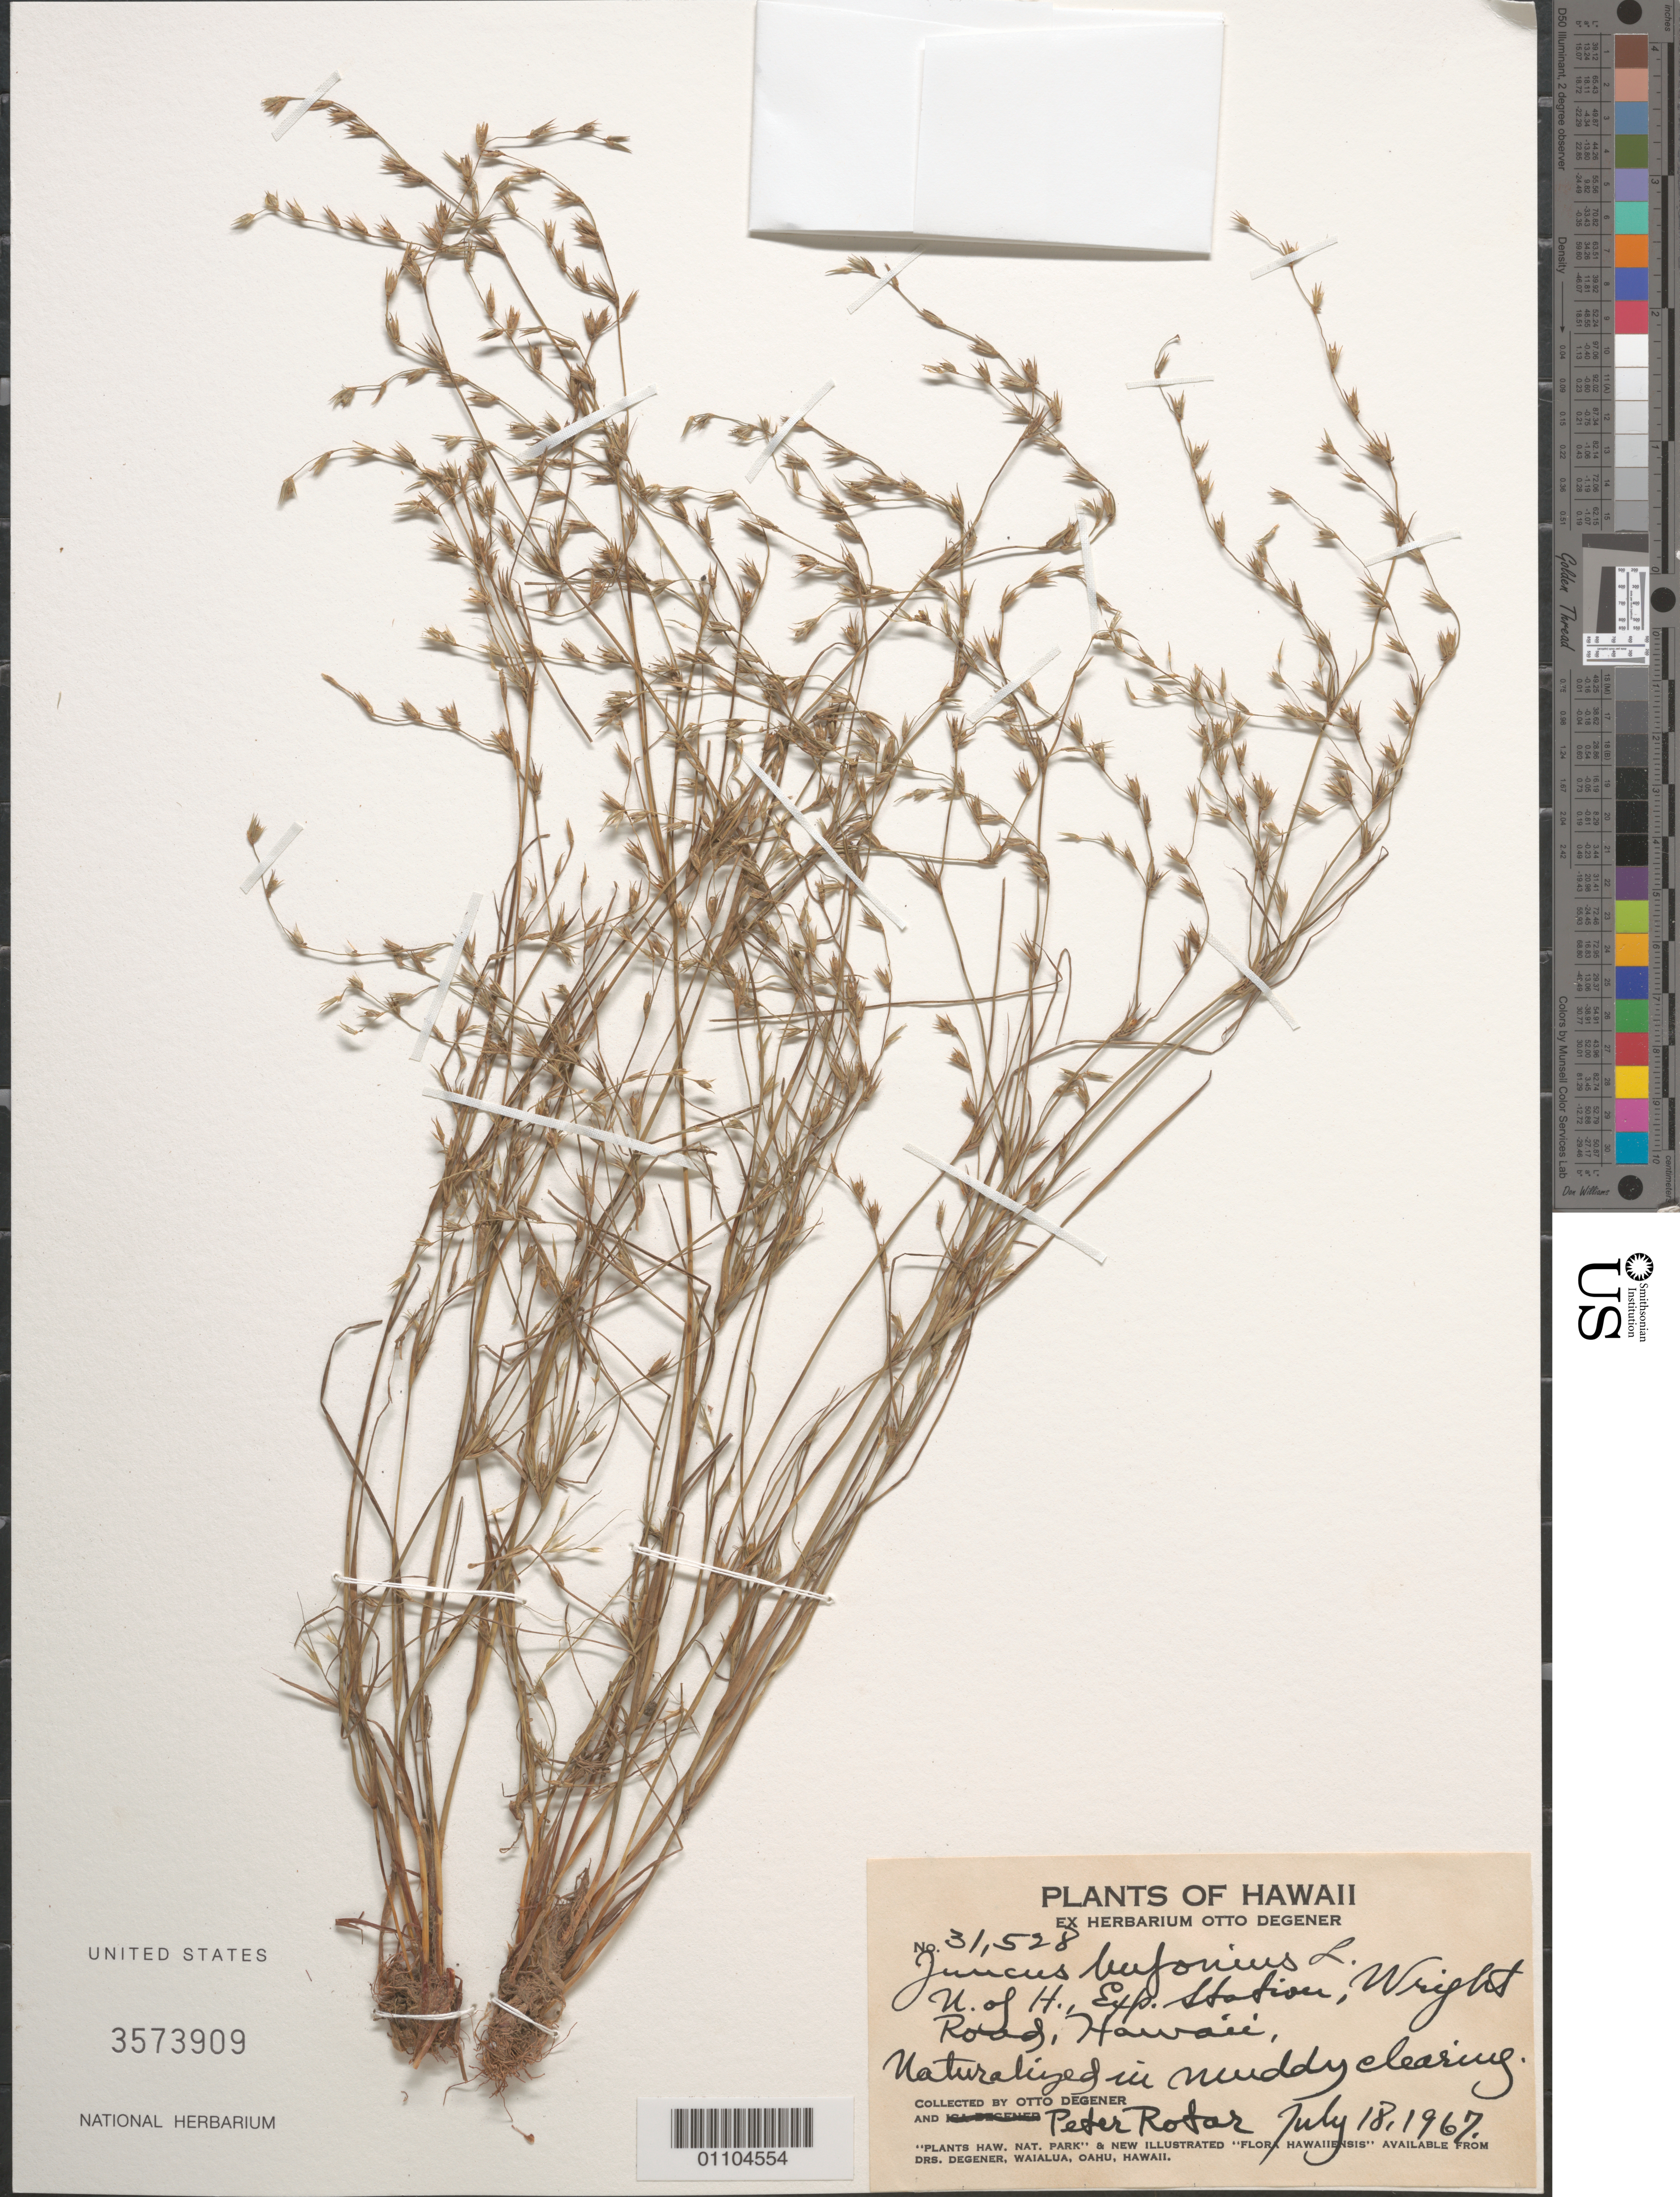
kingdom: Plantae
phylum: Tracheophyta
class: Liliopsida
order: Poales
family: Juncaceae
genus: Juncus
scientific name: Juncus bufonius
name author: L.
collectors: O. Degener & P. Rotar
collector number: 31528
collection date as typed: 18 Jul 1967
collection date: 1967-07-18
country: United States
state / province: Hawaii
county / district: Hawaii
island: Hawaii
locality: U. of H., Exp. Station, Wright Road.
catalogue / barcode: US 3573909